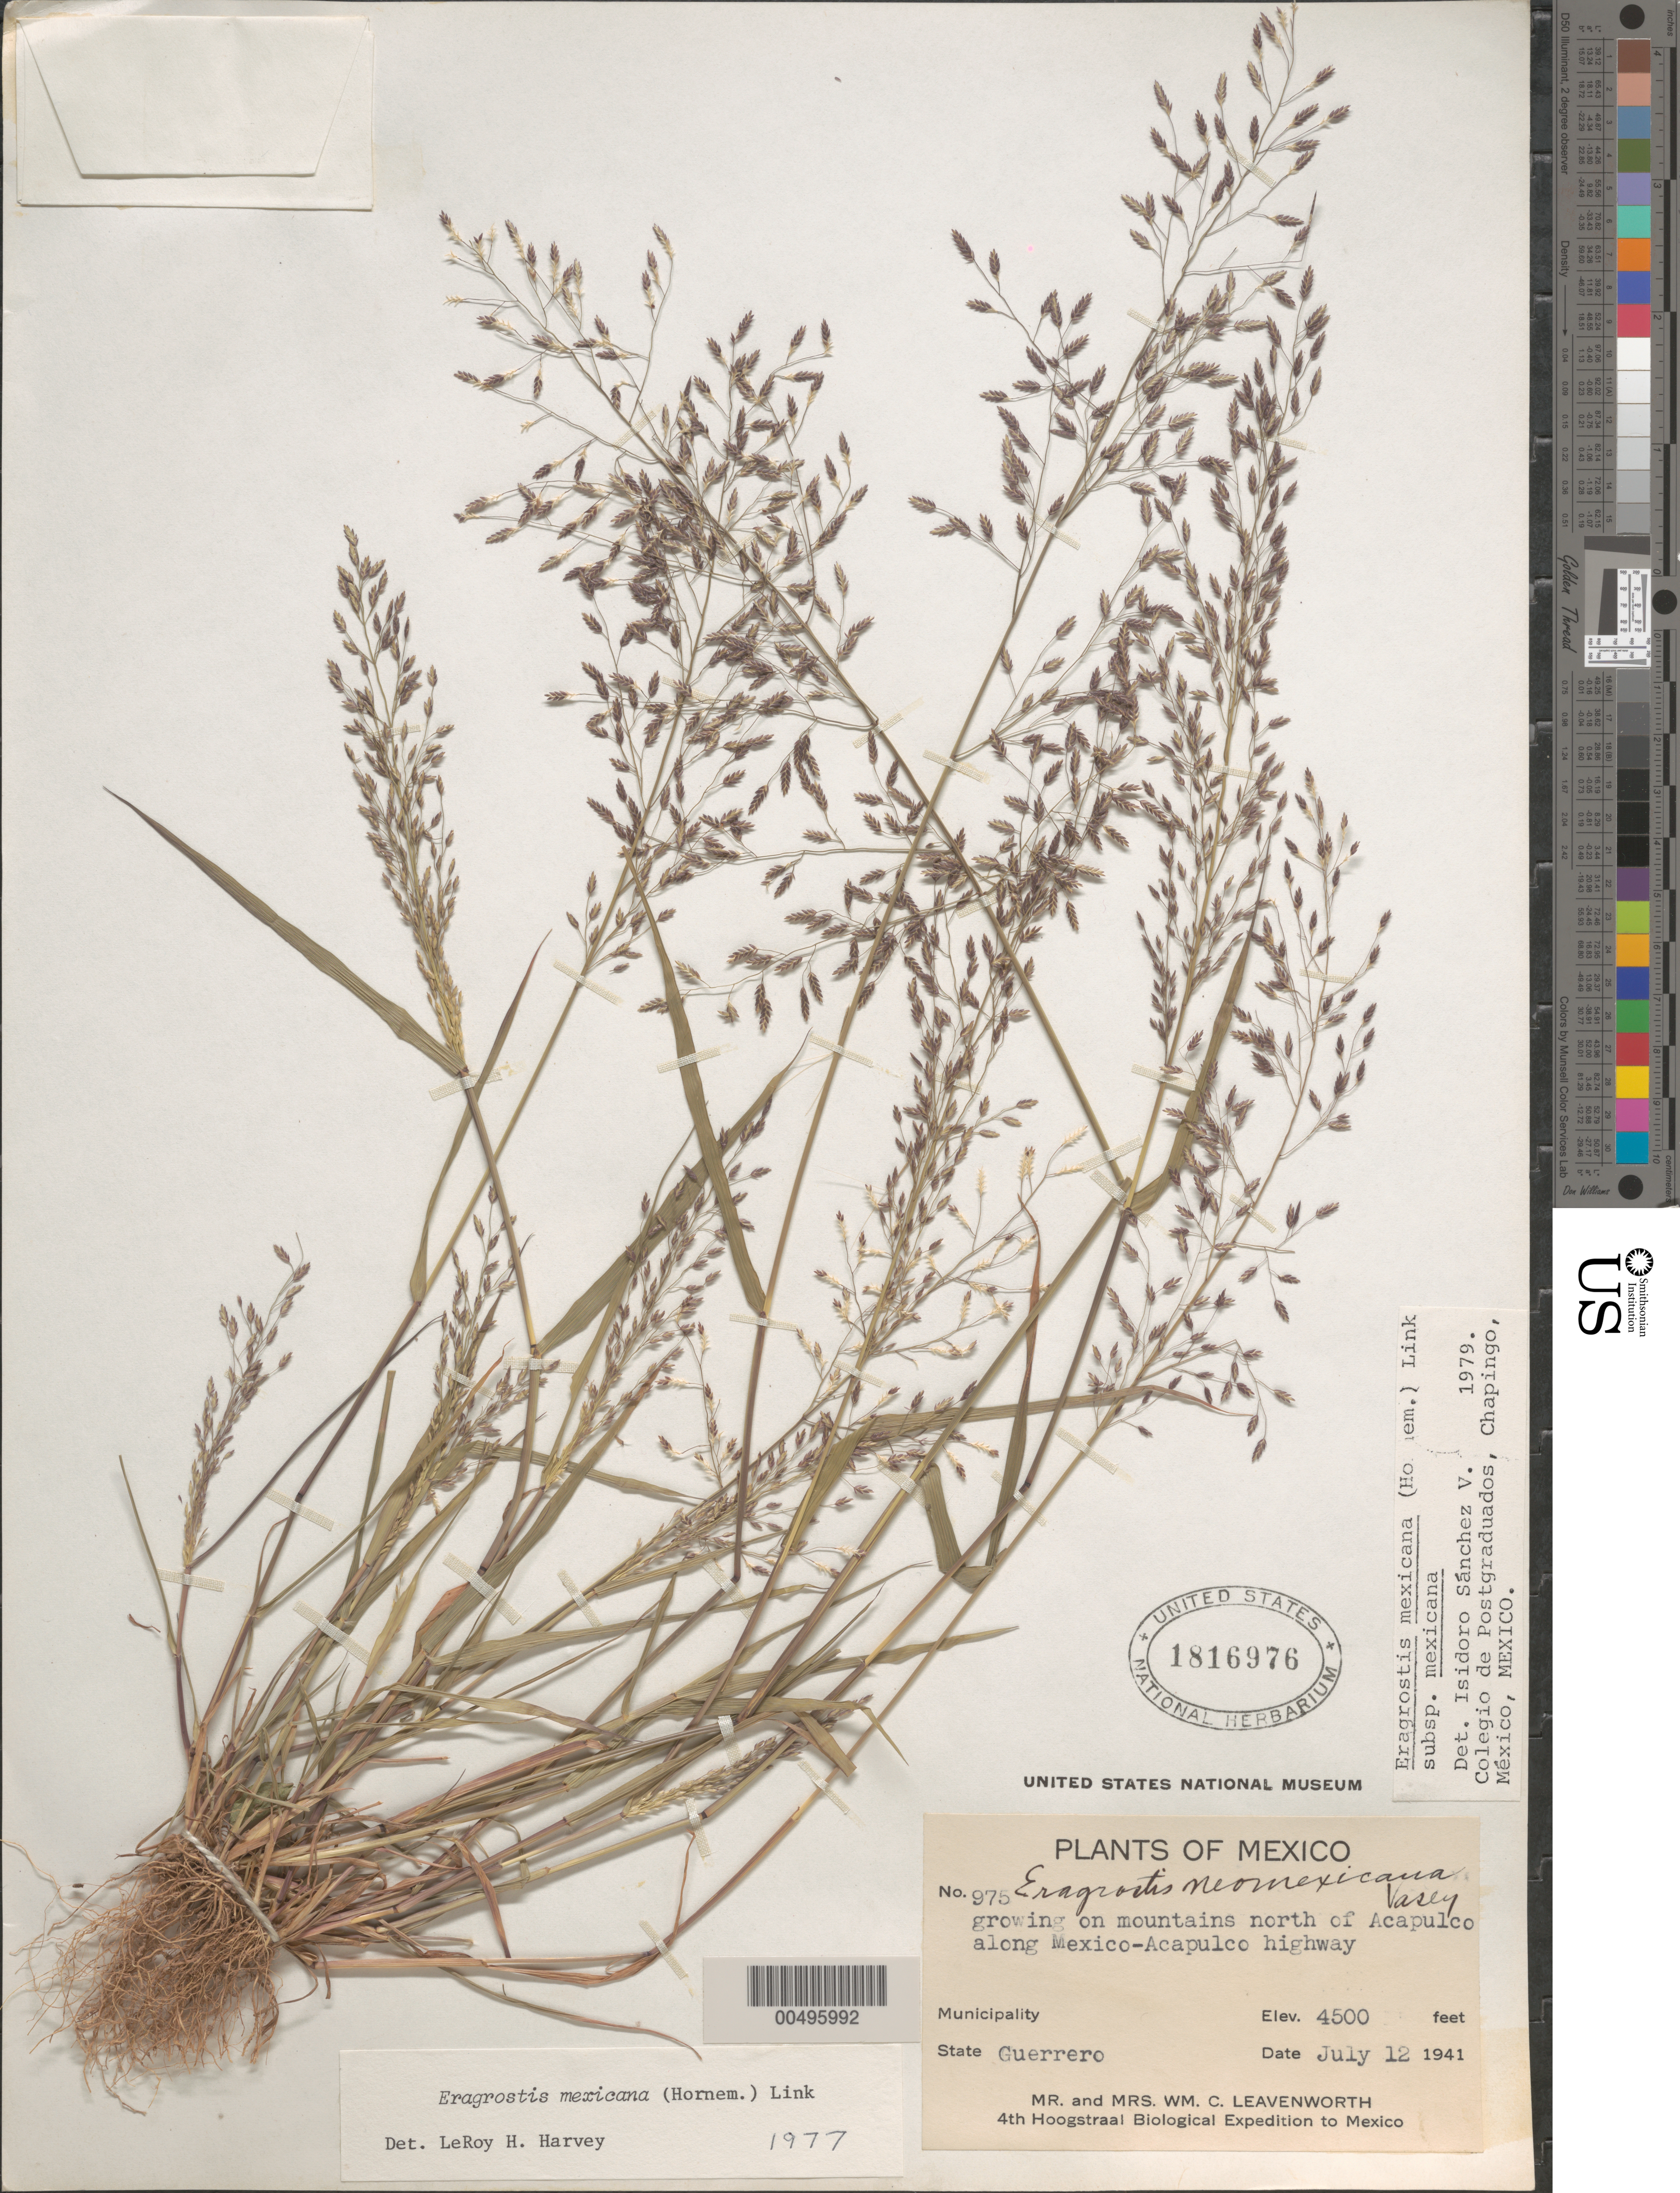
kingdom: Plantae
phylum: Tracheophyta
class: Liliopsida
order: Poales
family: Poaceae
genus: Eragrostis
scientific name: Eragrostis mexicana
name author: (Hornem.) Link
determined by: Sánchez Vega, I. M.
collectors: W. C. Leavenworth & Mrs. W. C. Leavenworth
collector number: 975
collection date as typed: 12 Jul 1941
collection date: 1941-07-12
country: Mexico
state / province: Guerrero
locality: N of Acapulco along Mexico - Acapulco hwy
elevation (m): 1372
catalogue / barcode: US 1816976